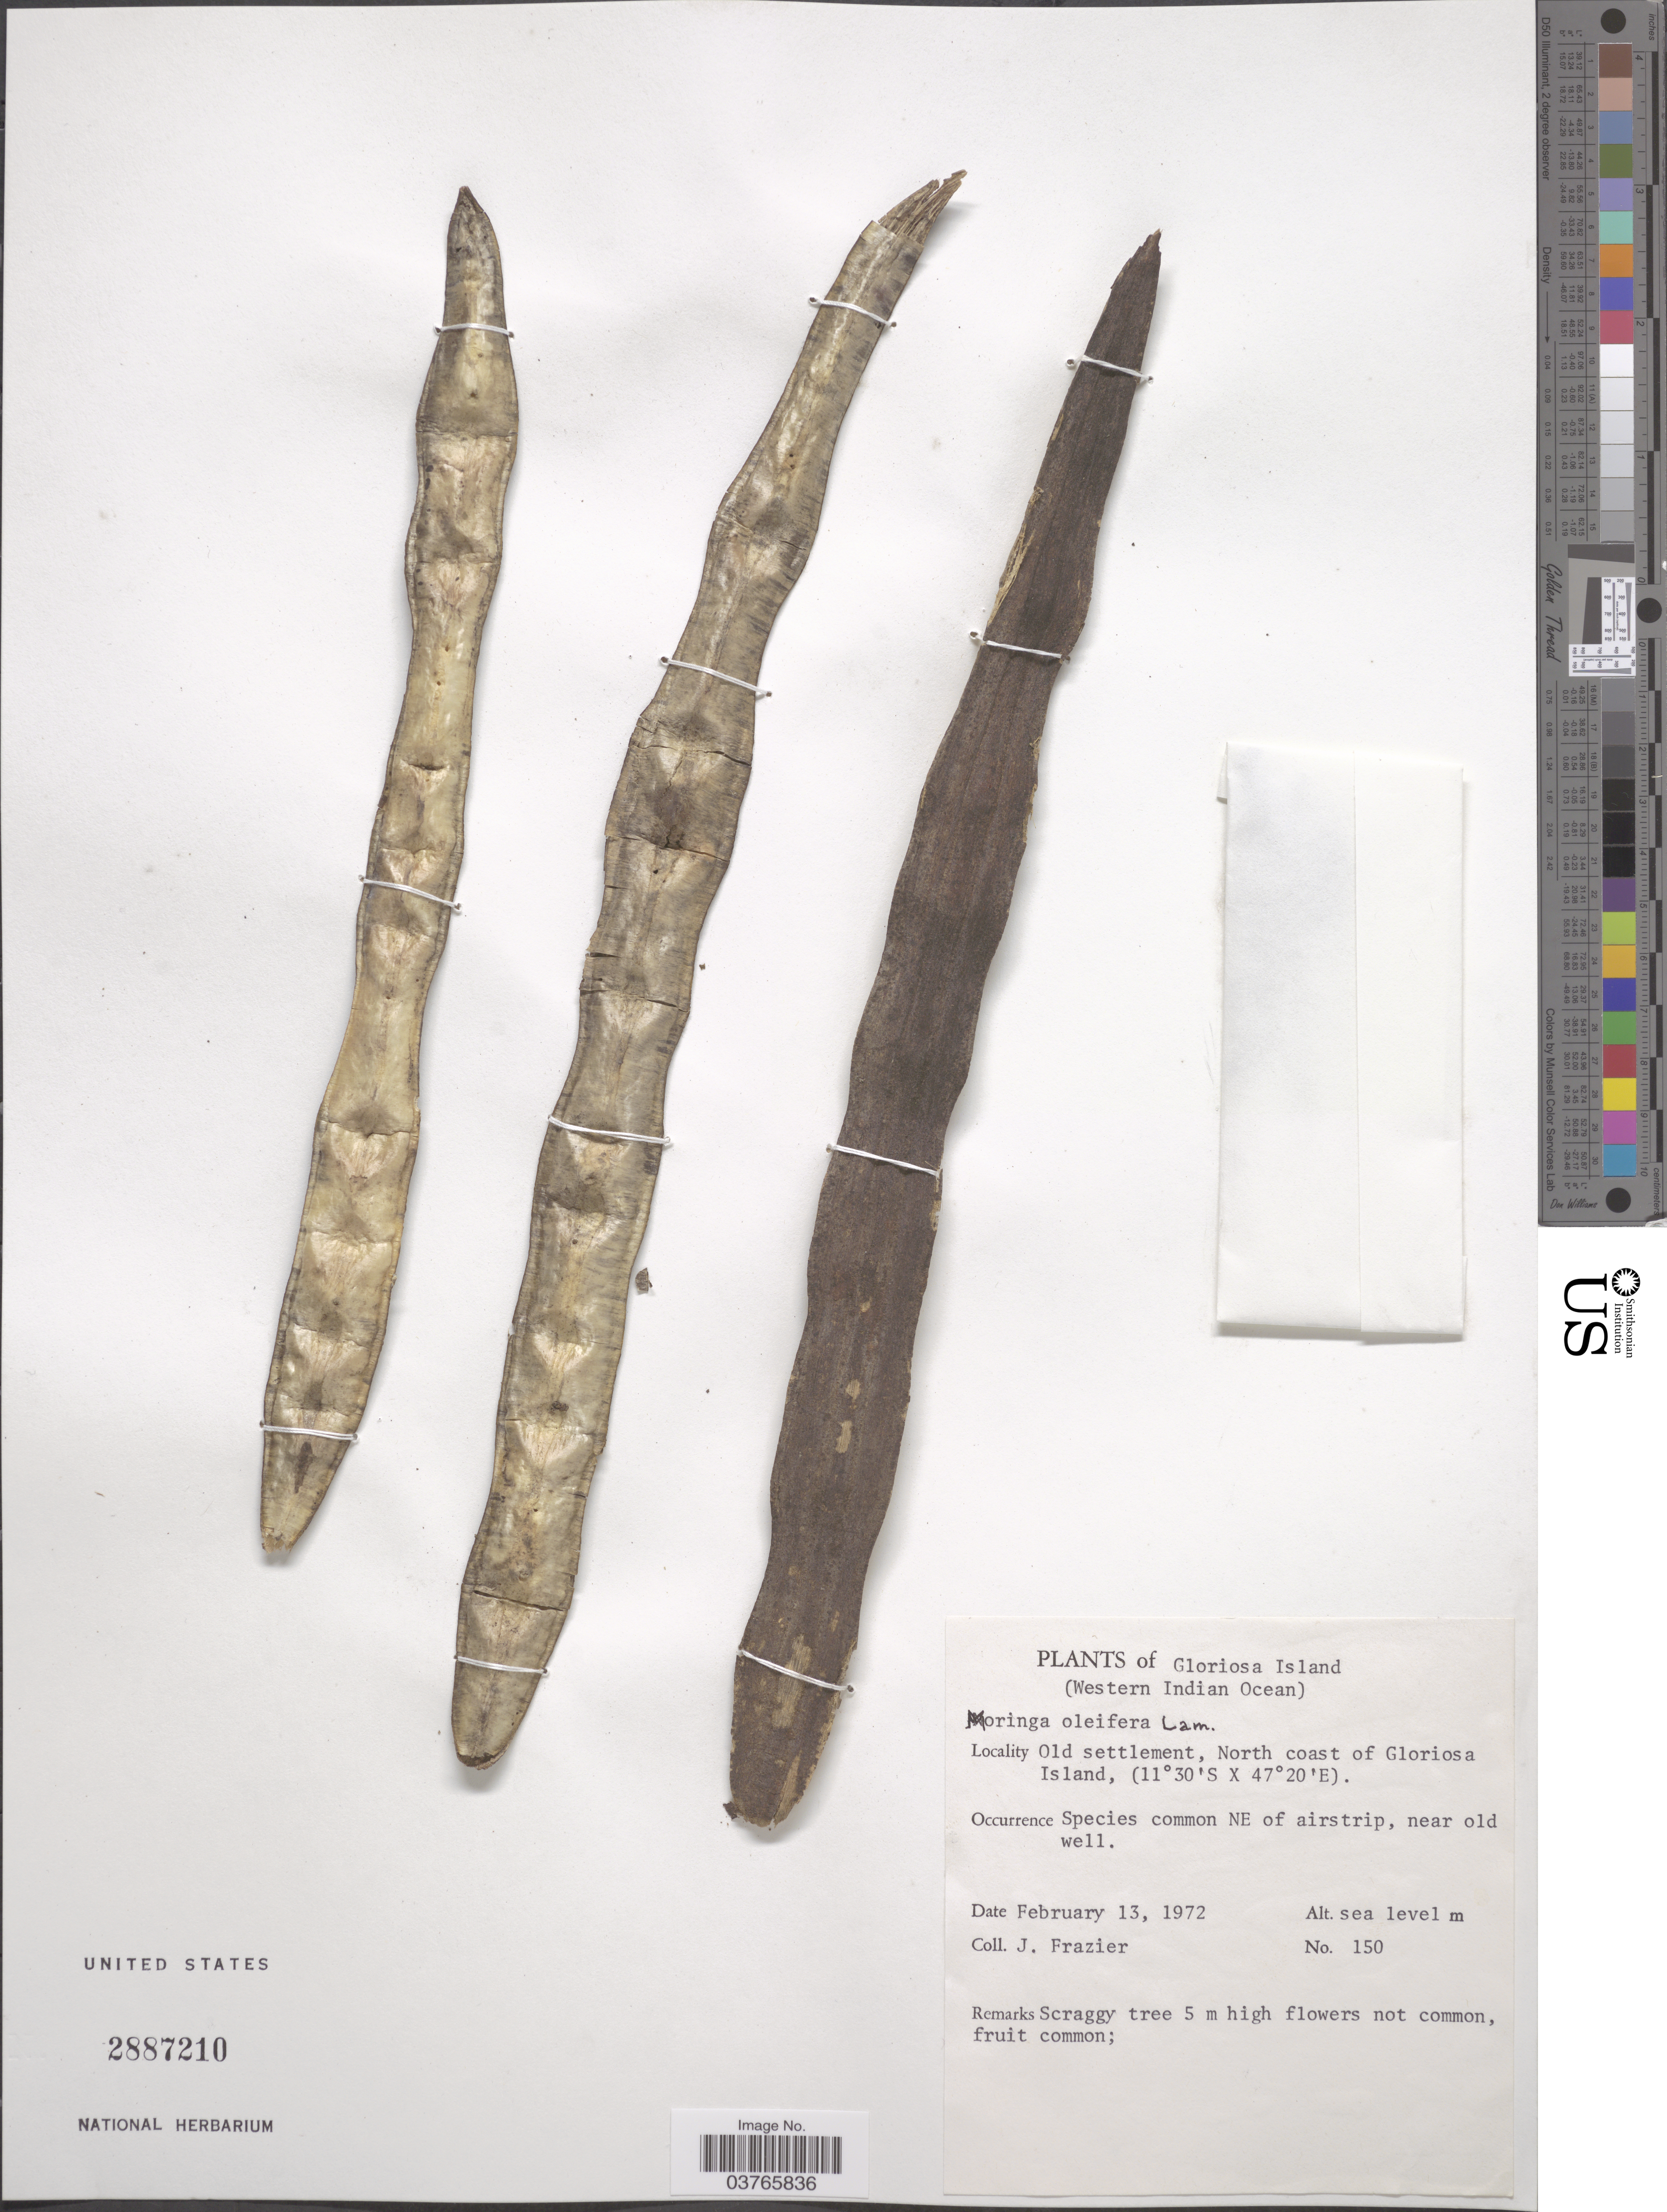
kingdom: Plantae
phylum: Tracheophyta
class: Magnoliopsida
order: Brassicales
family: Moringaceae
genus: Moringa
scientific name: Moringa oleifera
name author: Lam.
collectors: J. Frazier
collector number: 150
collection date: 1972-02-13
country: French Southern Territories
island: Île Glorieuse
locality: Gloriosa Island. (Western Indian Ocean). Old settlement, North coast of Gloriosa Island. Common NE of airstrip, near old well.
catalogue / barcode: US 2887210